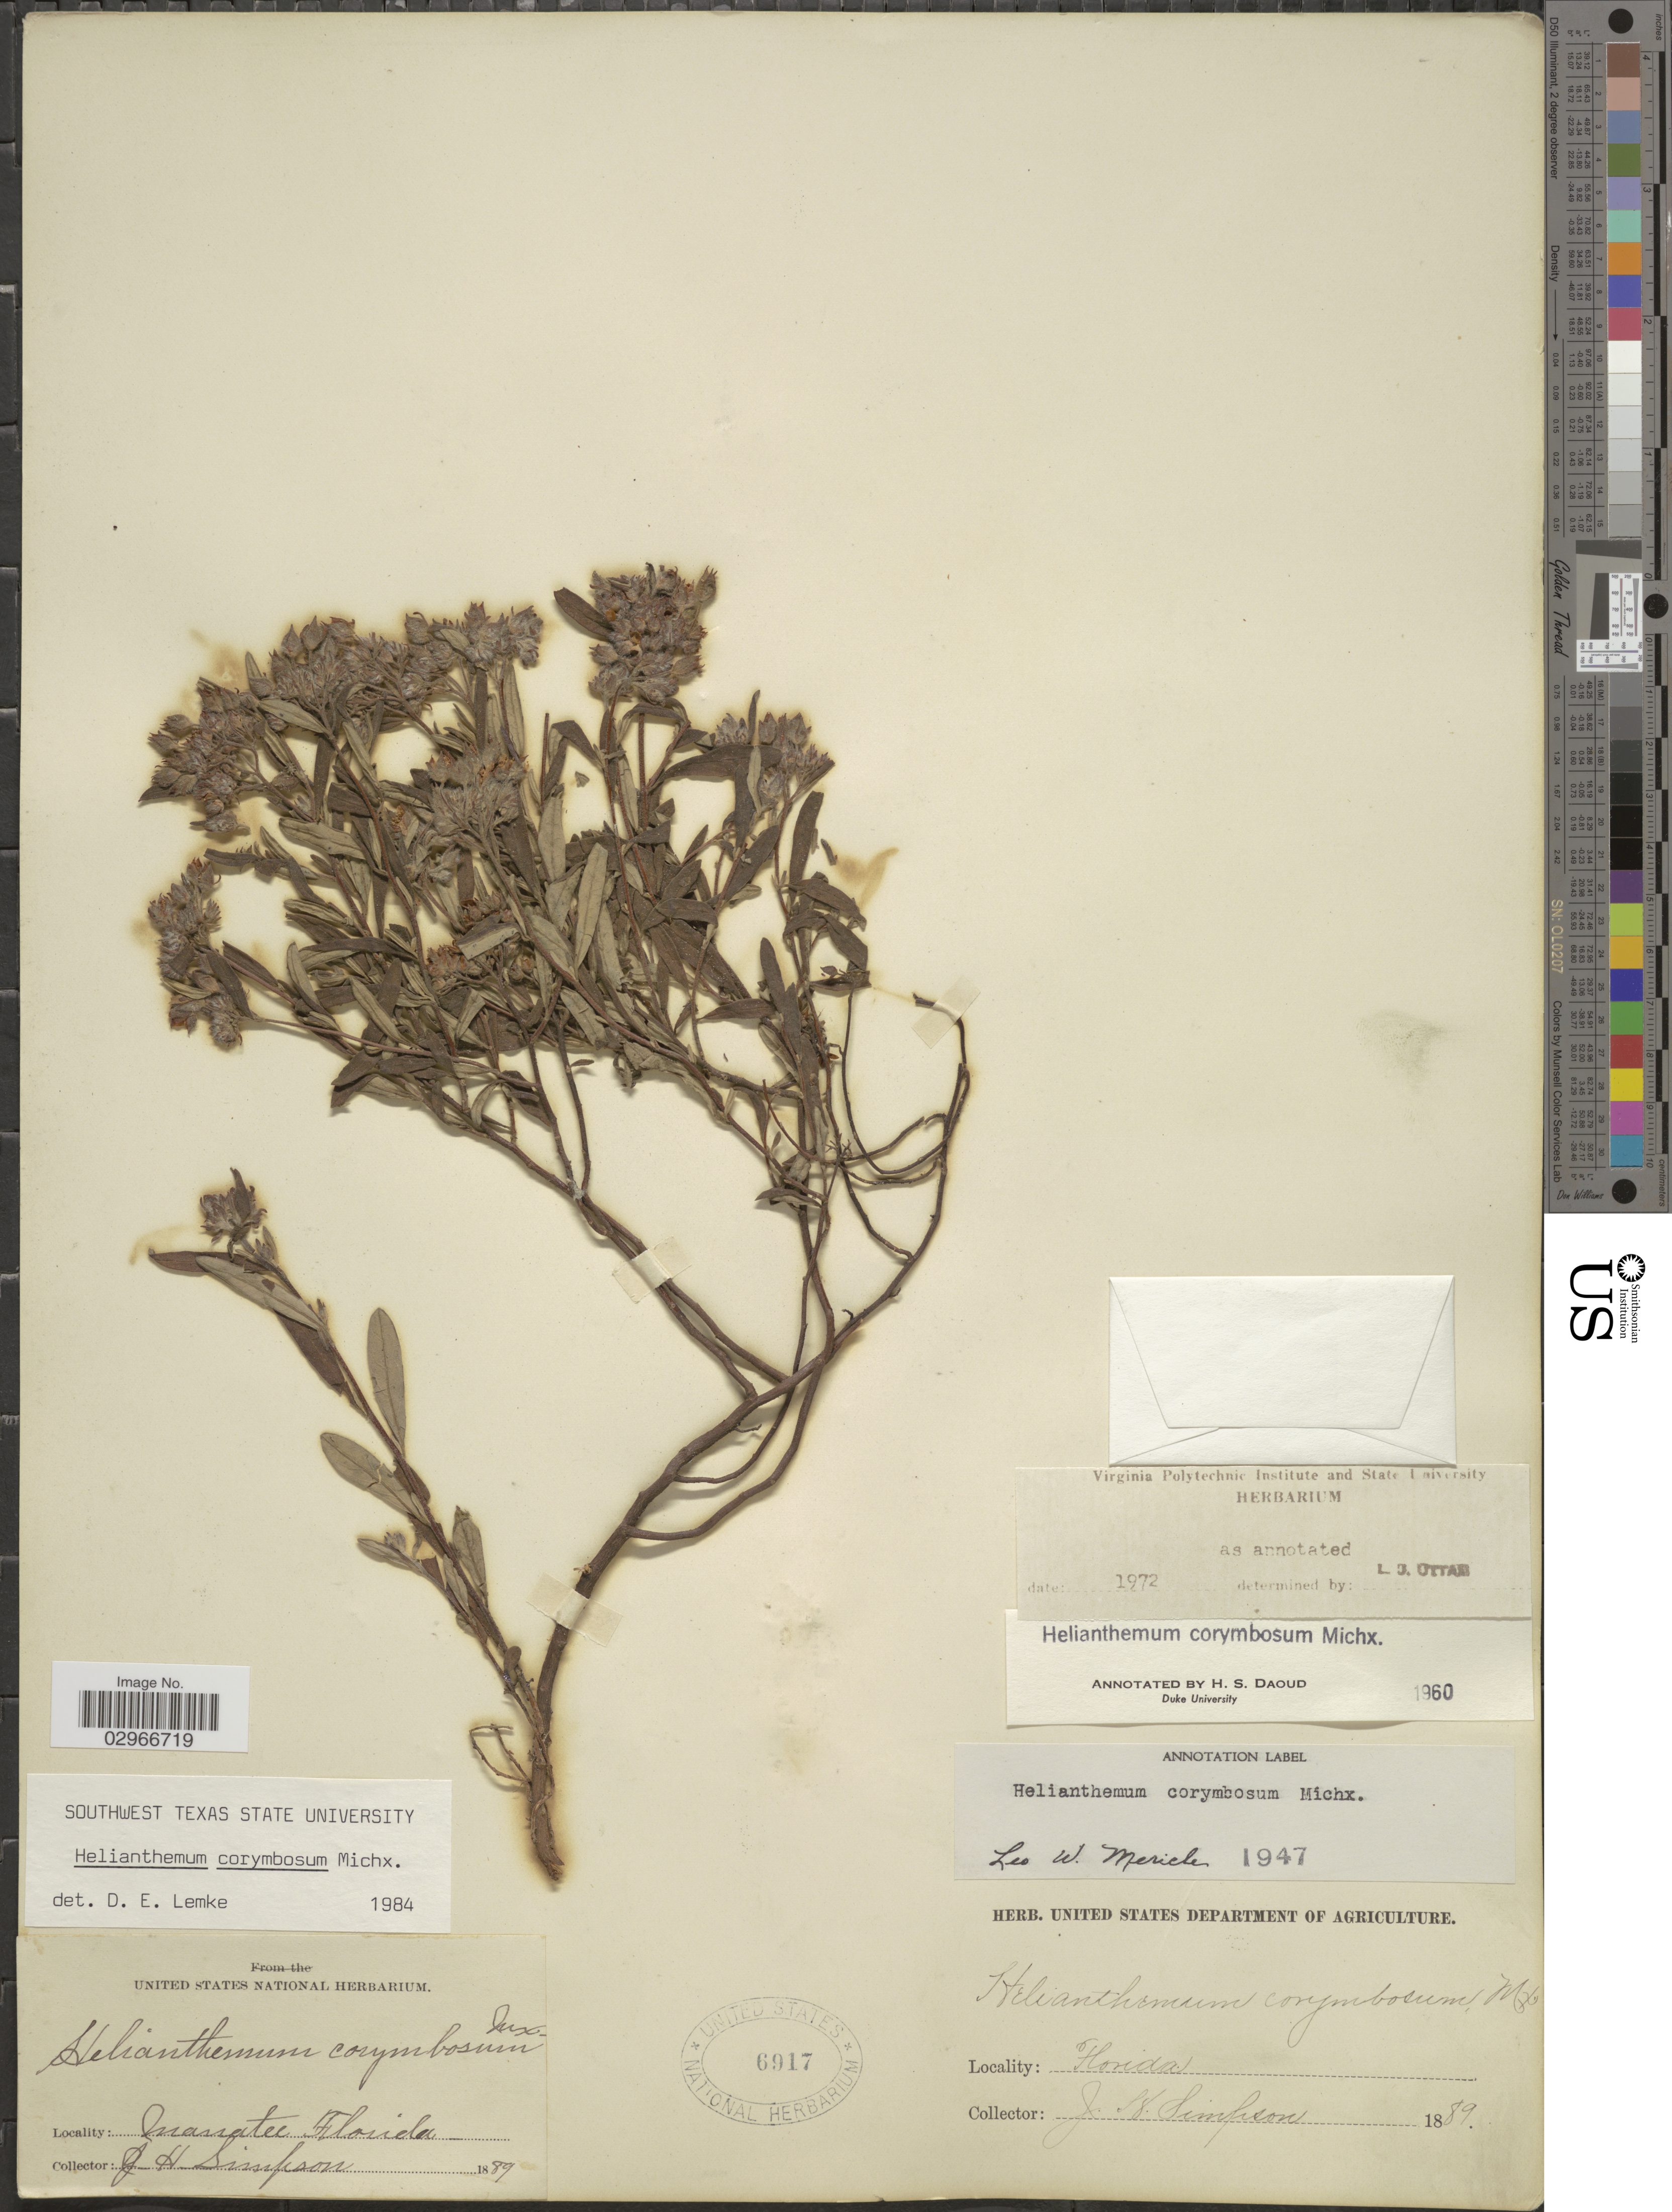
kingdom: Plantae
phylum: Tracheophyta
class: Magnoliopsida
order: Malvales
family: Cistaceae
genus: Helianthemum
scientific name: Helianthemum corymbosum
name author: Michx.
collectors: J. H. Simpson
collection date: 1889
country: United States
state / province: Florida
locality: Manatee.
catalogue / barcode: US 6917